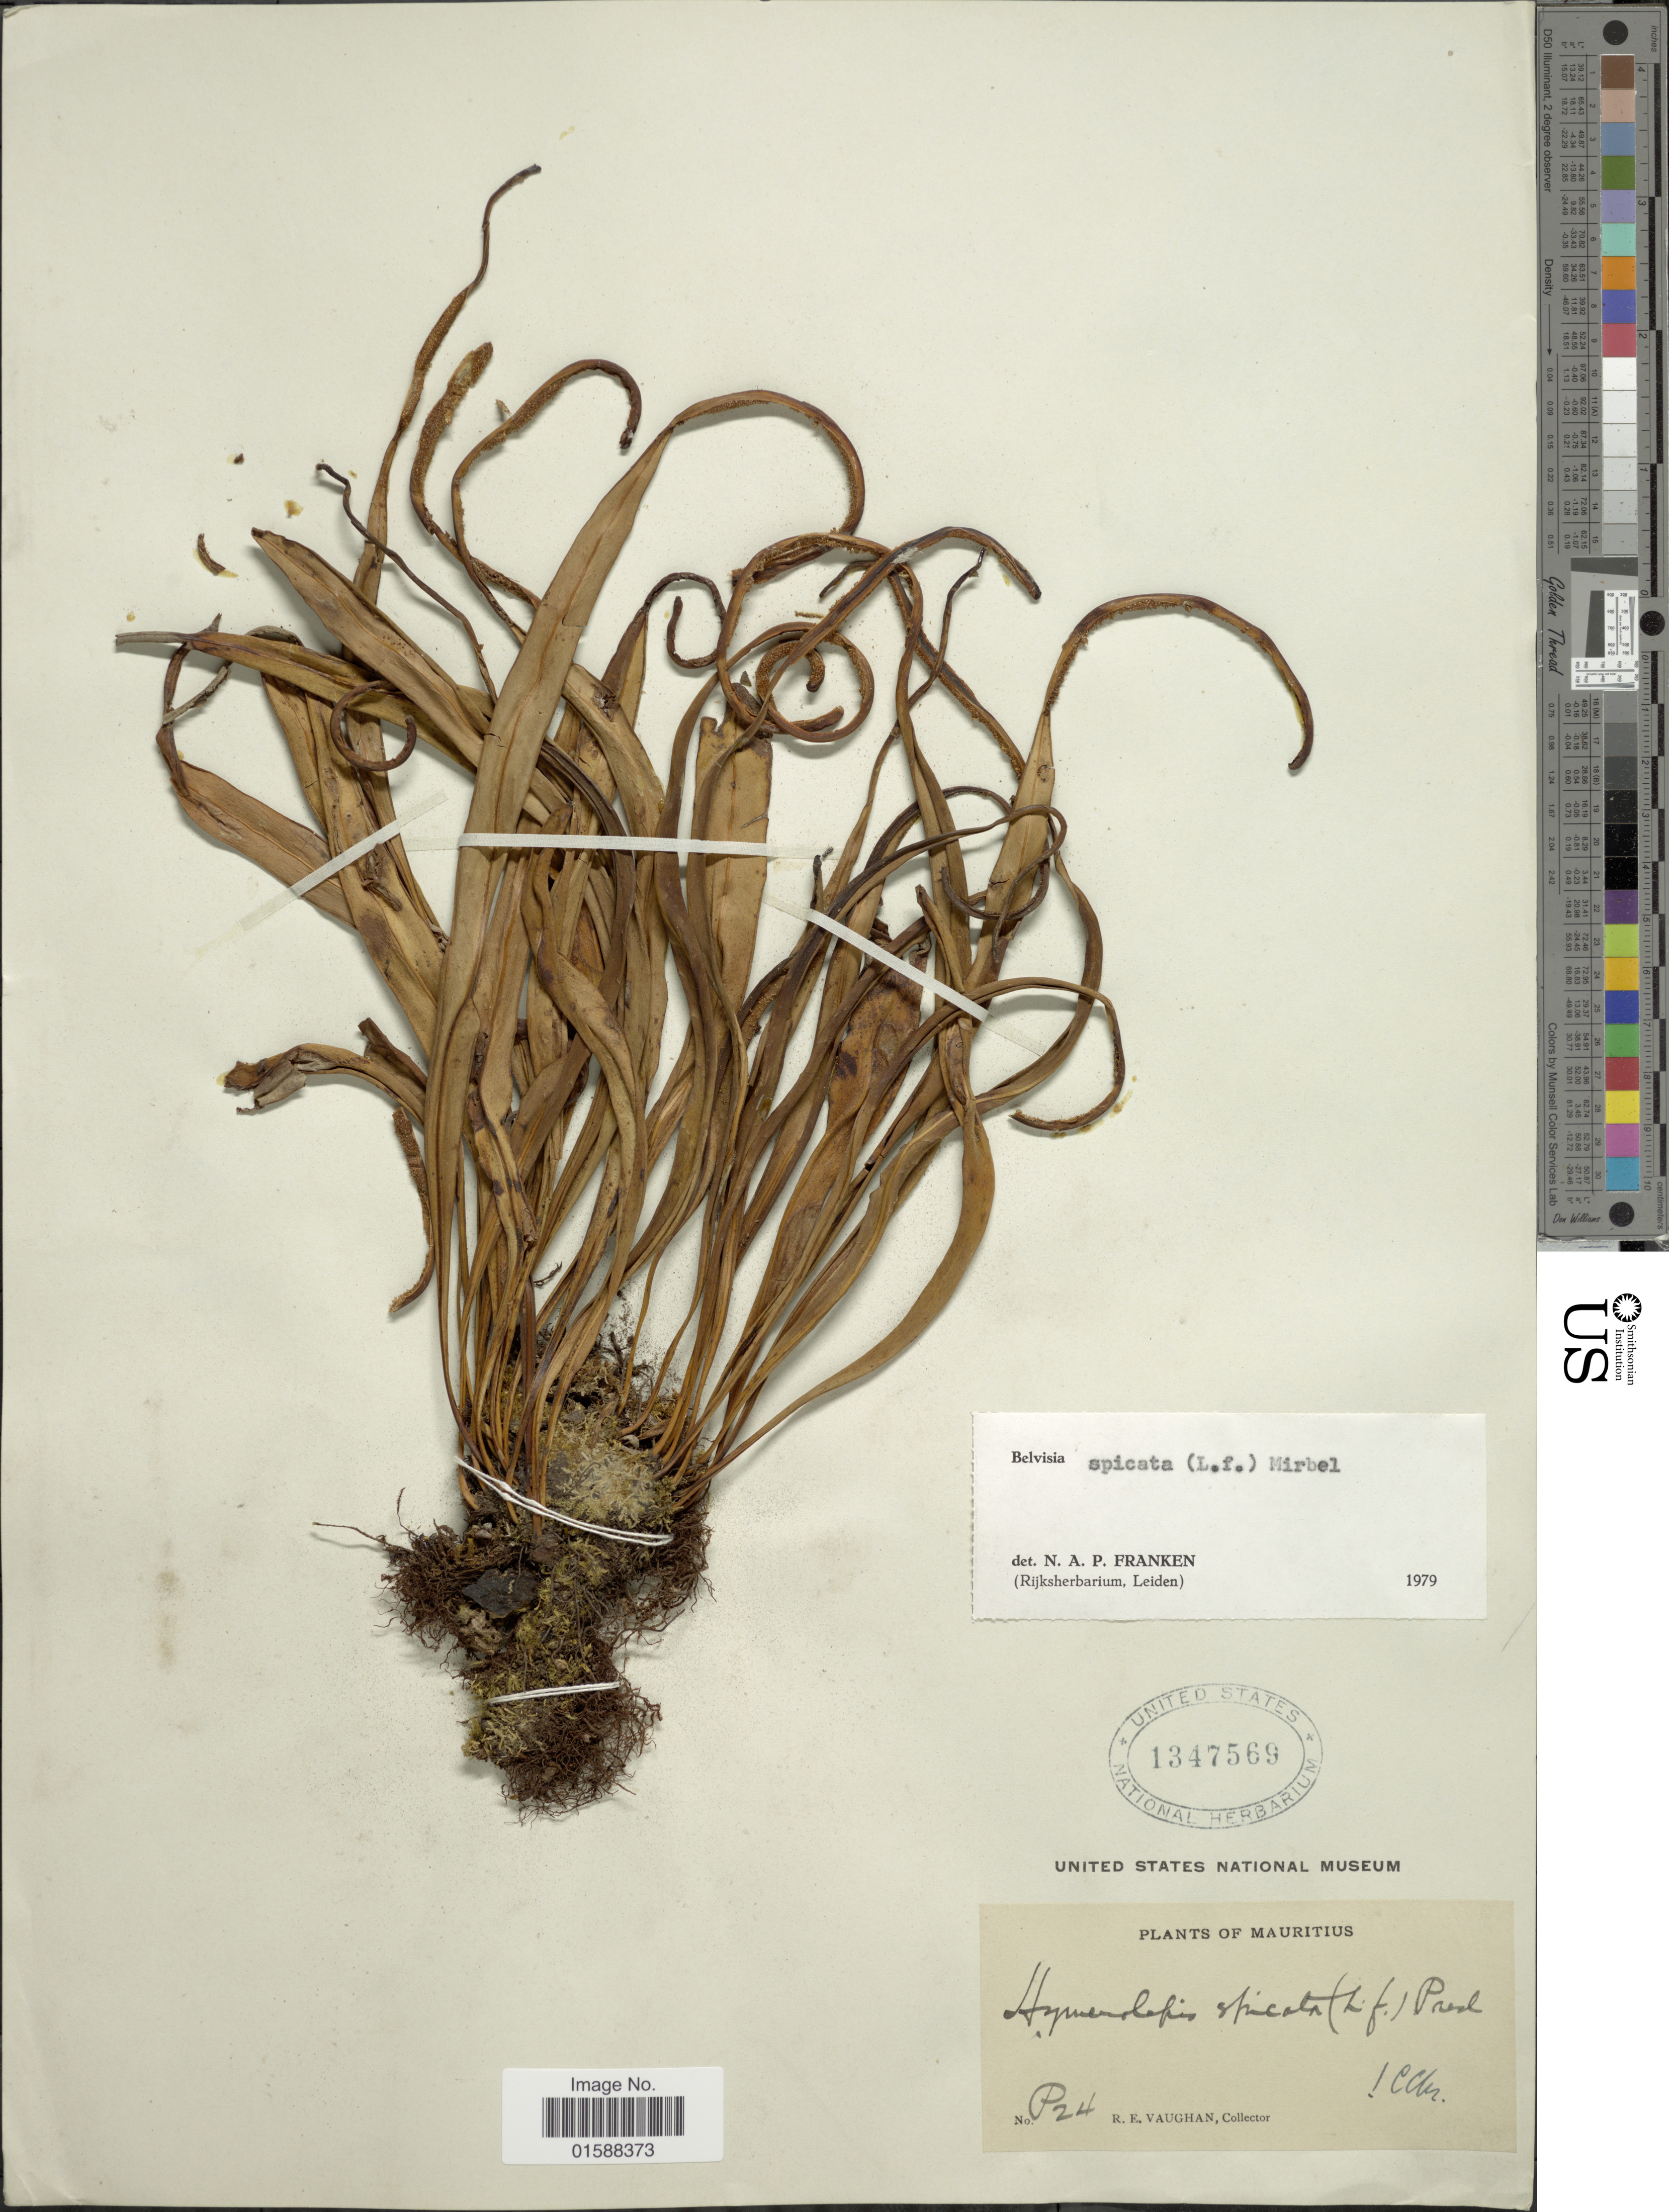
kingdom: Plantae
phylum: Tracheophyta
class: Polypodiopsida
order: Polypodiales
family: Polypodiaceae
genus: Lepisorus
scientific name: Lepisorus spicatus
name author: (L. f.) Li S. Wang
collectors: R. Vaughan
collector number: P24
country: Mauritius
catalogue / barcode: US 1347569